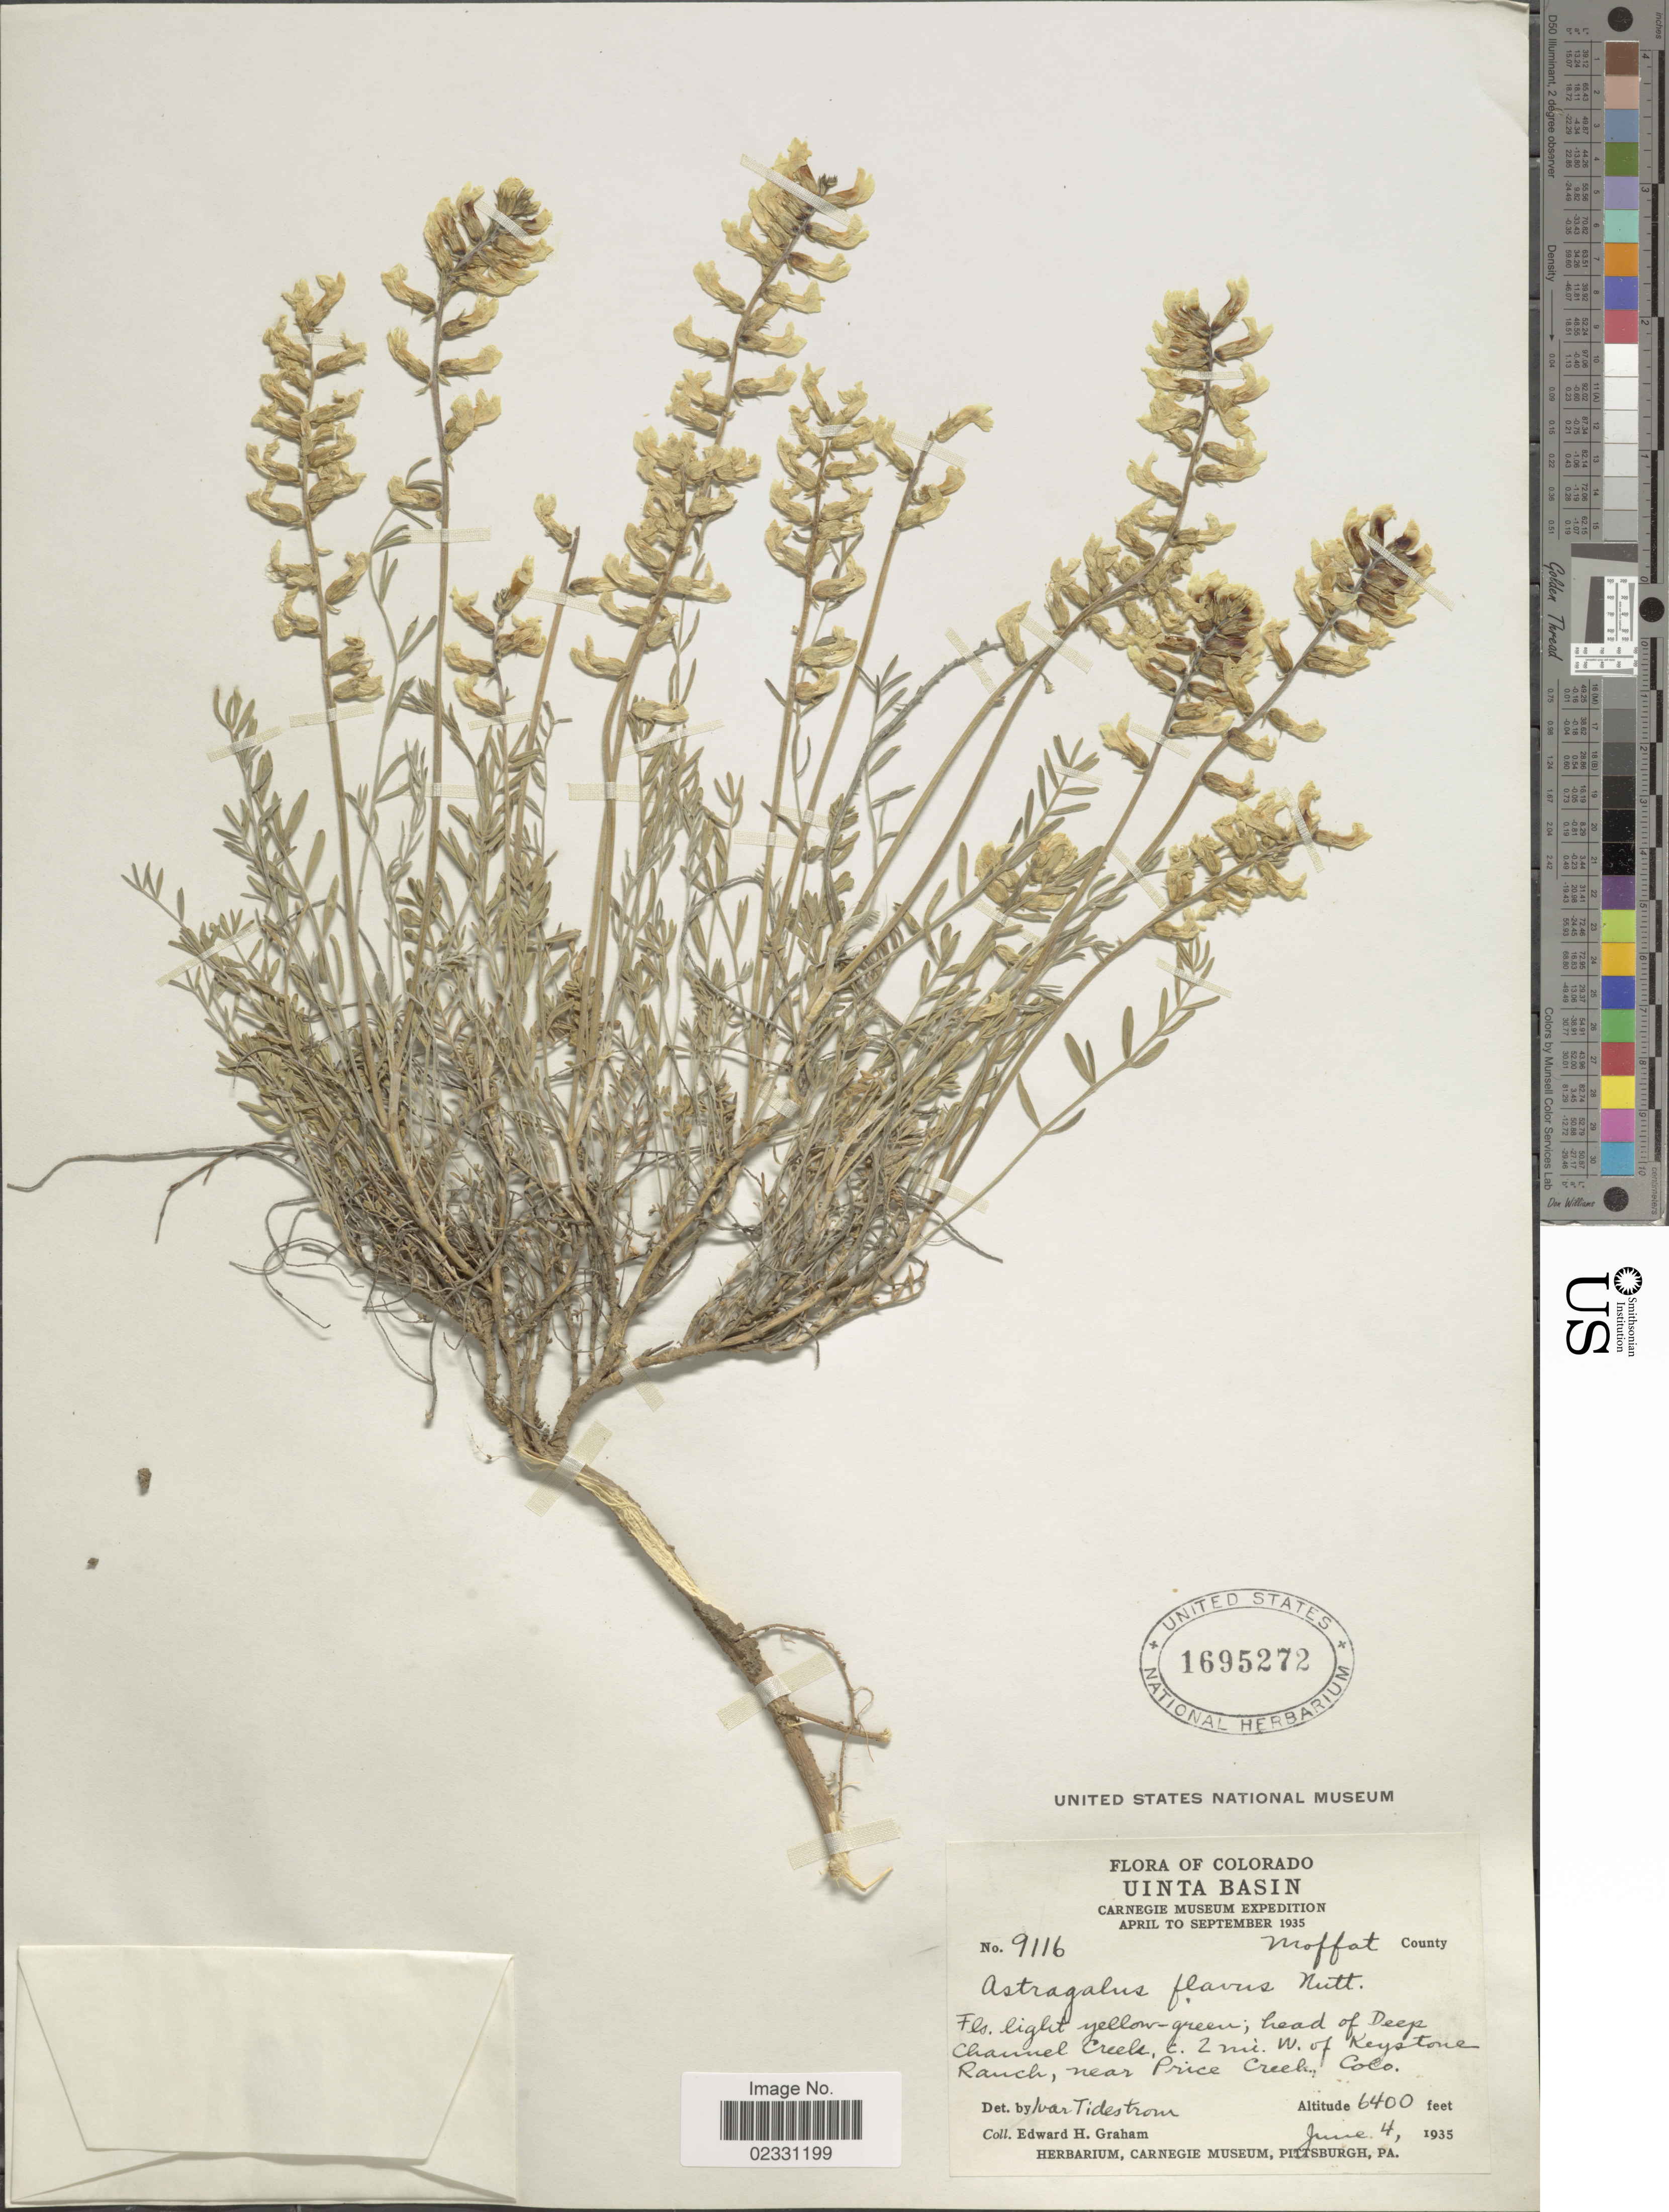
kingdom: Plantae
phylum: Tracheophyta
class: Magnoliopsida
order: Fabales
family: Fabaceae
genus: Astragalus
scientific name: Astragalus flavus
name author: Torr. & A. Gray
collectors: E. H. Graham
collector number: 9116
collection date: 1935-06-04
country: United States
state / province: Colorado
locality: Uinta Basin. head of Deep Channel Creek, c. 2 mi. W. of Keystone Ranch, near Price Creek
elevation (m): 1951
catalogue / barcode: US 1695272